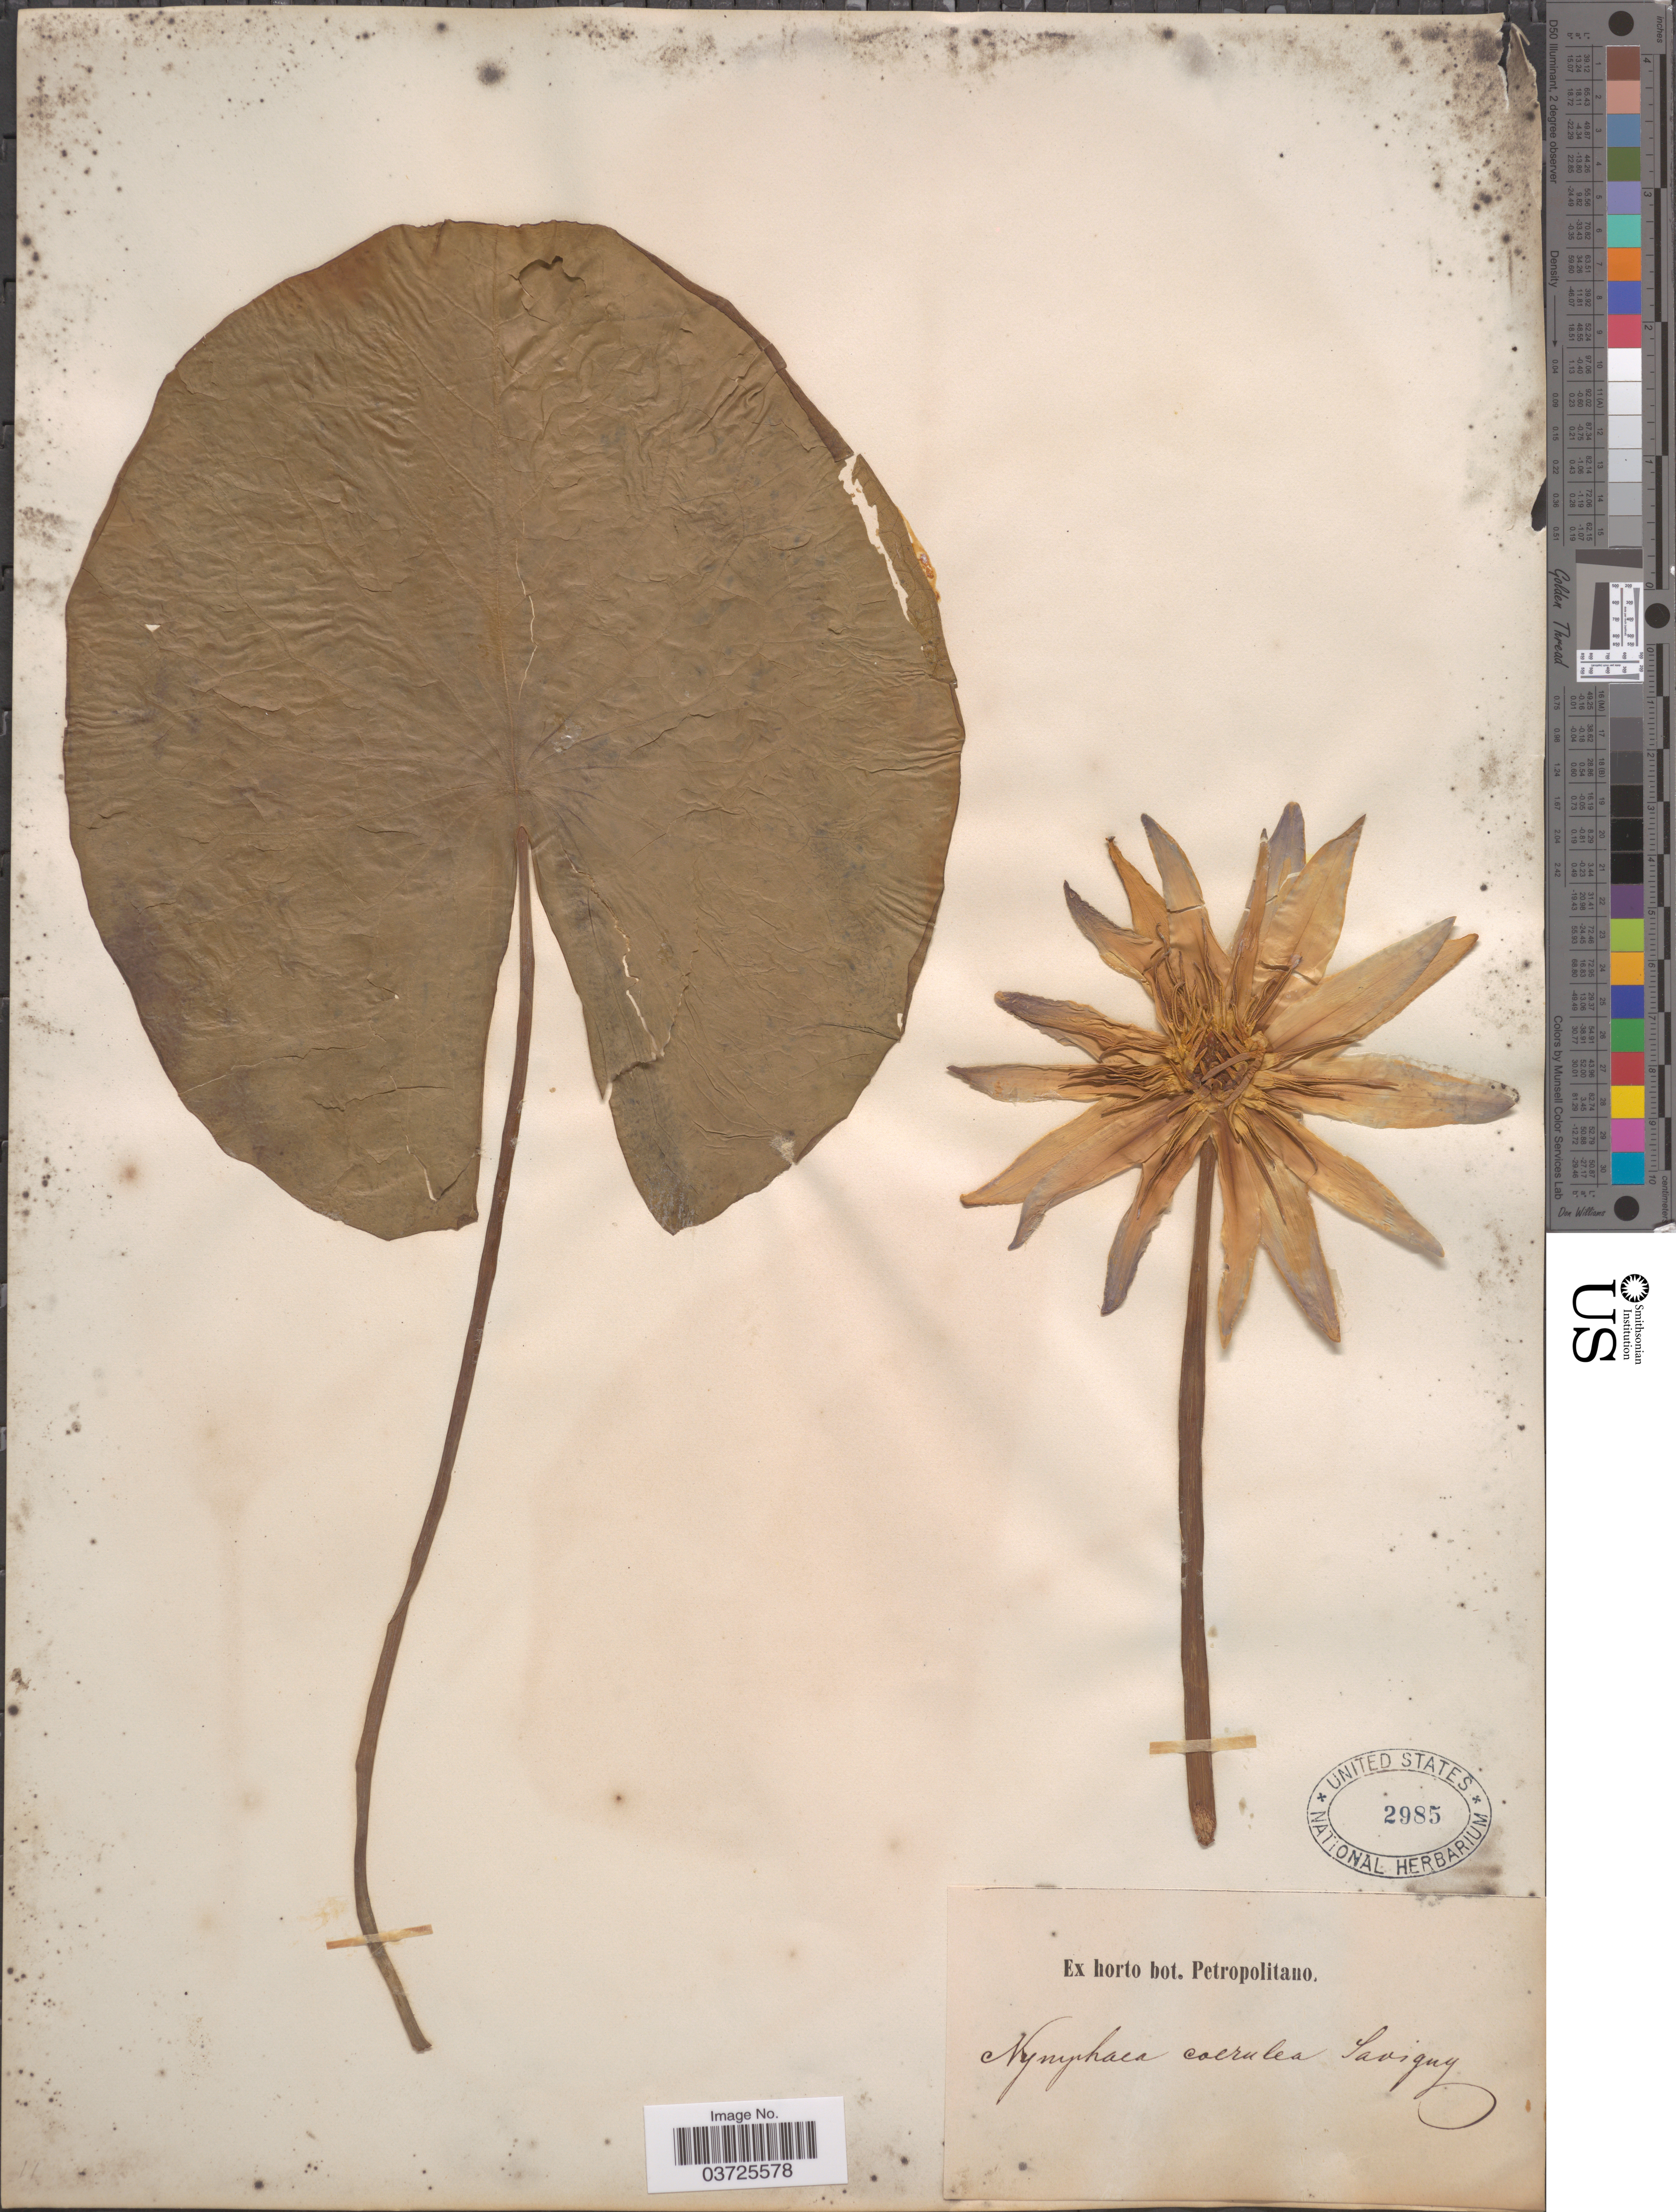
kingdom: Plantae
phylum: Tracheophyta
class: Magnoliopsida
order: Nymphaeales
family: Nymphaeaceae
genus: Nymphaea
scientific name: Nymphaea caerulea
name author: Savigny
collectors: ex Horto Bot. Petropolitano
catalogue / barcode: US 2985